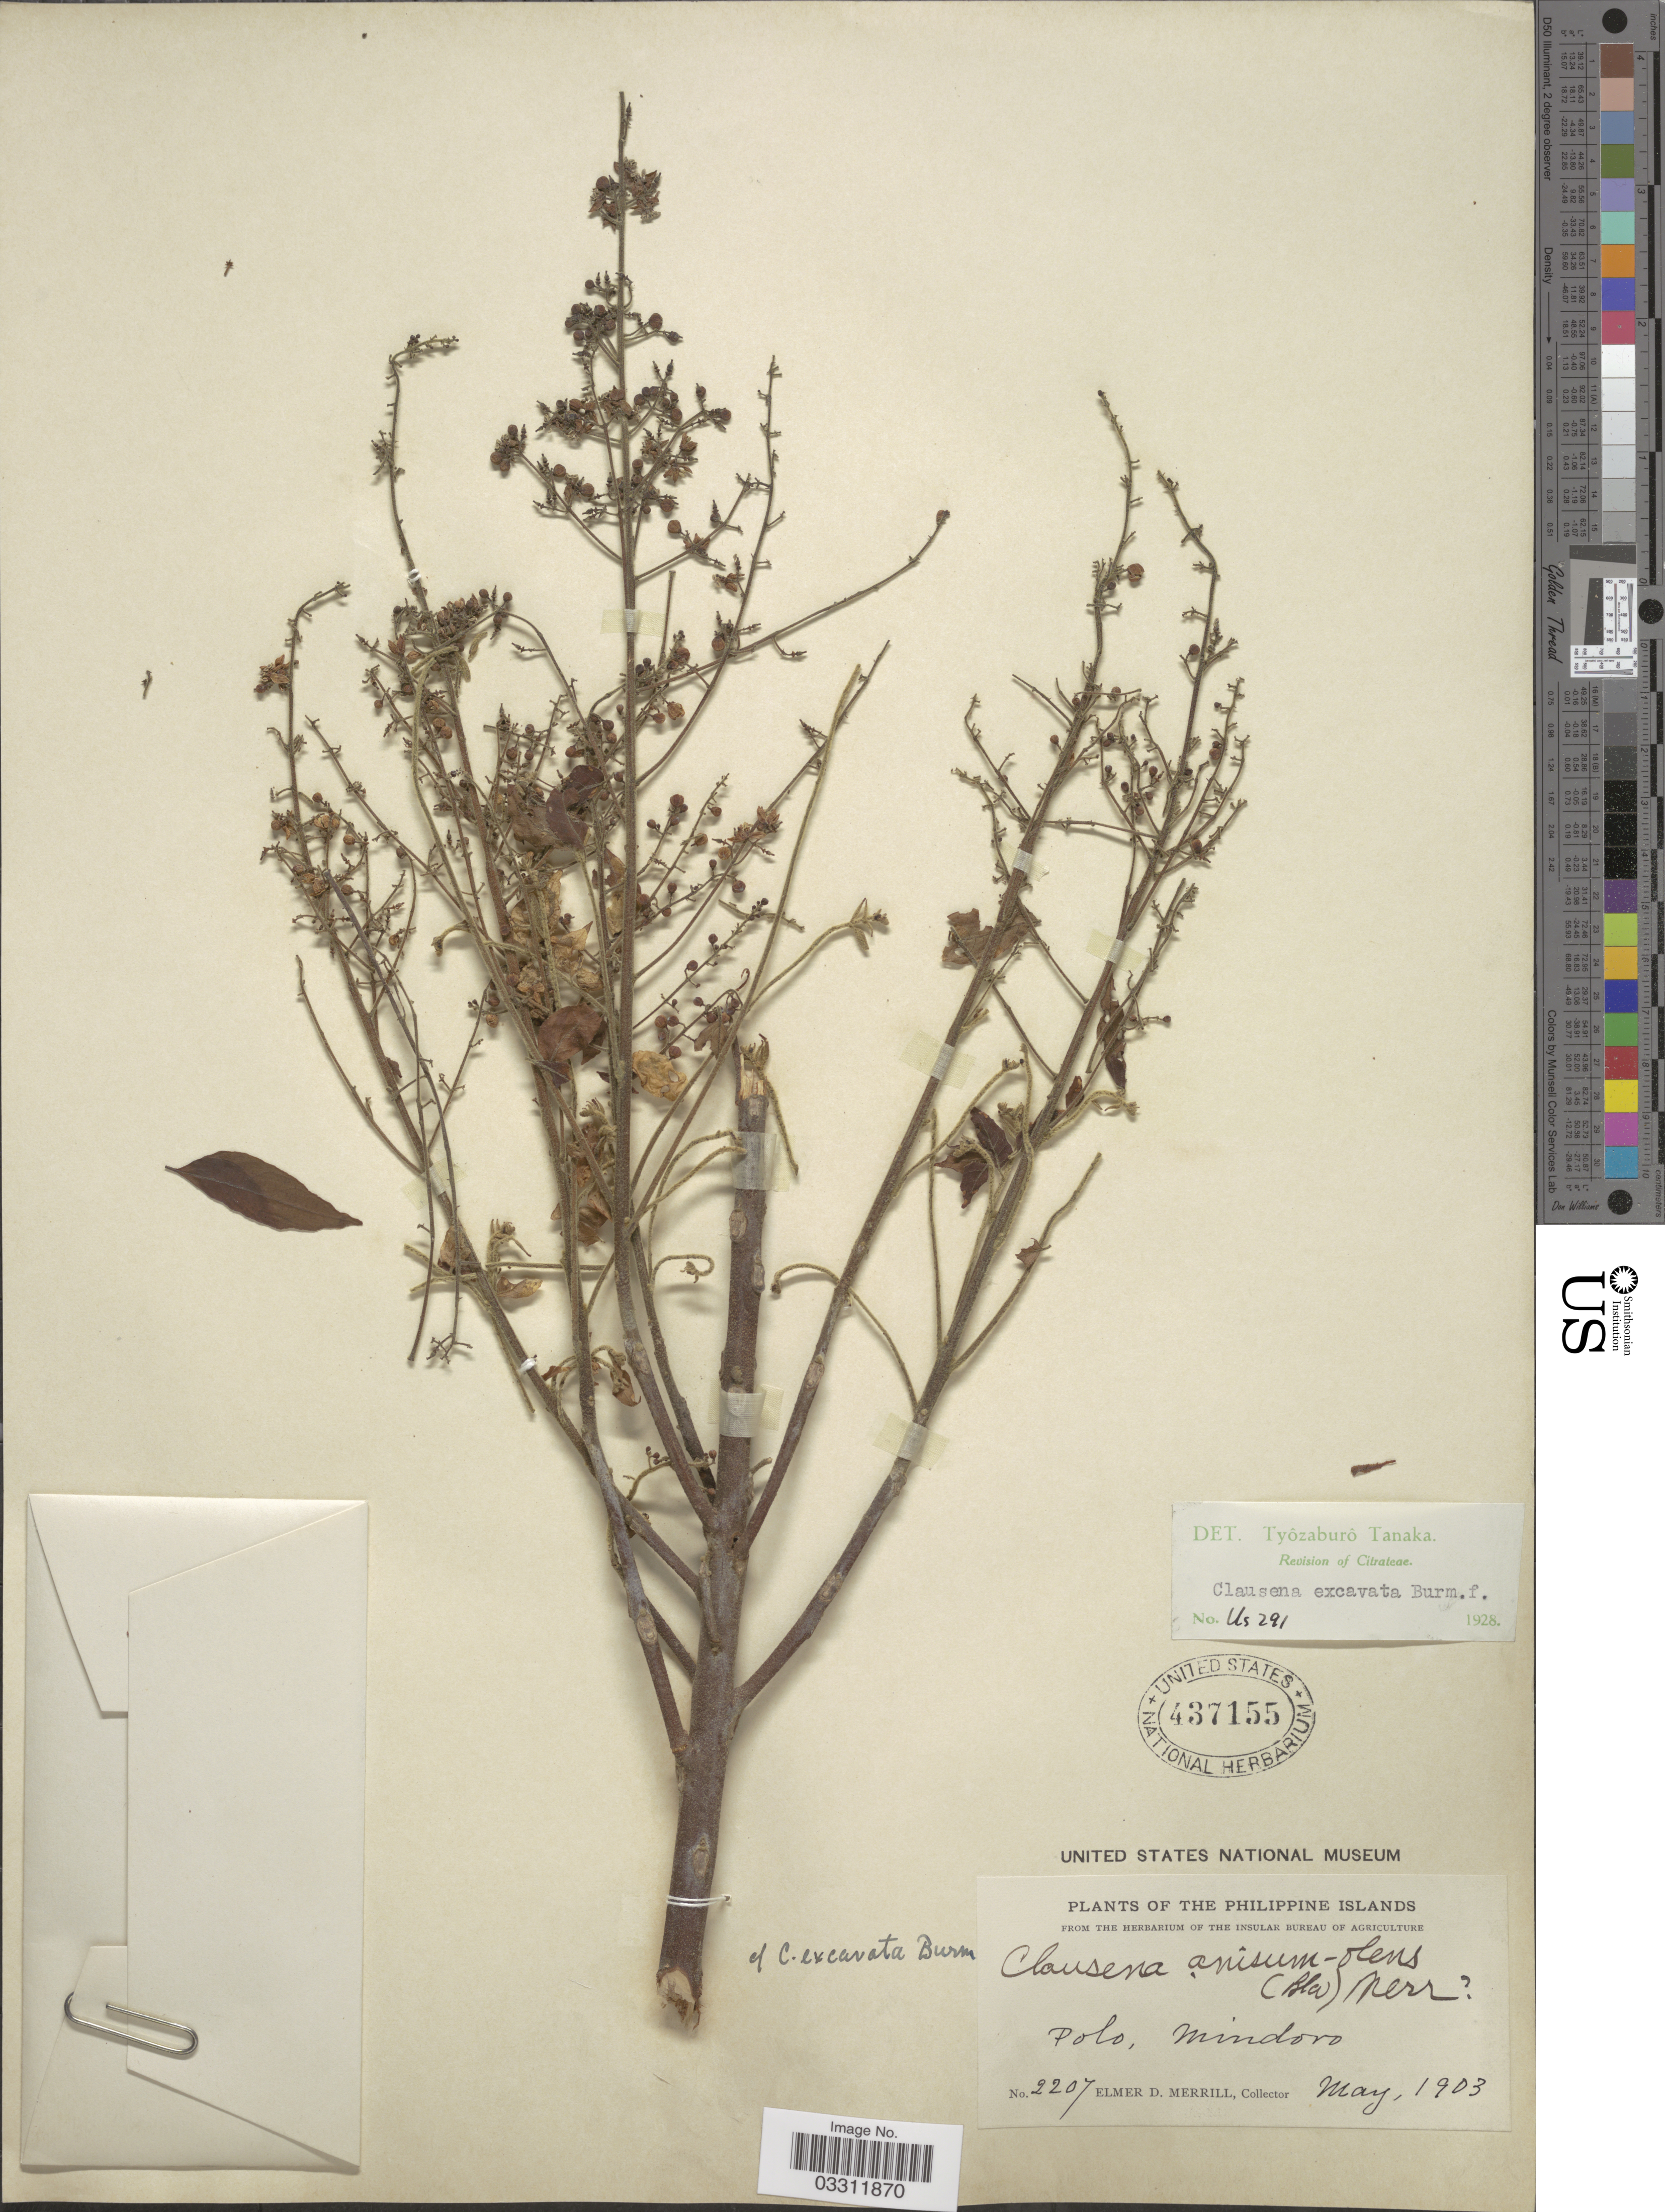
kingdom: Plantae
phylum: Tracheophyta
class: Magnoliopsida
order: Sapindales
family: Rutaceae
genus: Clausena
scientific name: Clausena excavata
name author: Burm. f.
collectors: E. D. Merrill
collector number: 2207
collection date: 1903-05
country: Philippines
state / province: Mimaropa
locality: Polo, Mindoro.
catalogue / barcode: US 437155